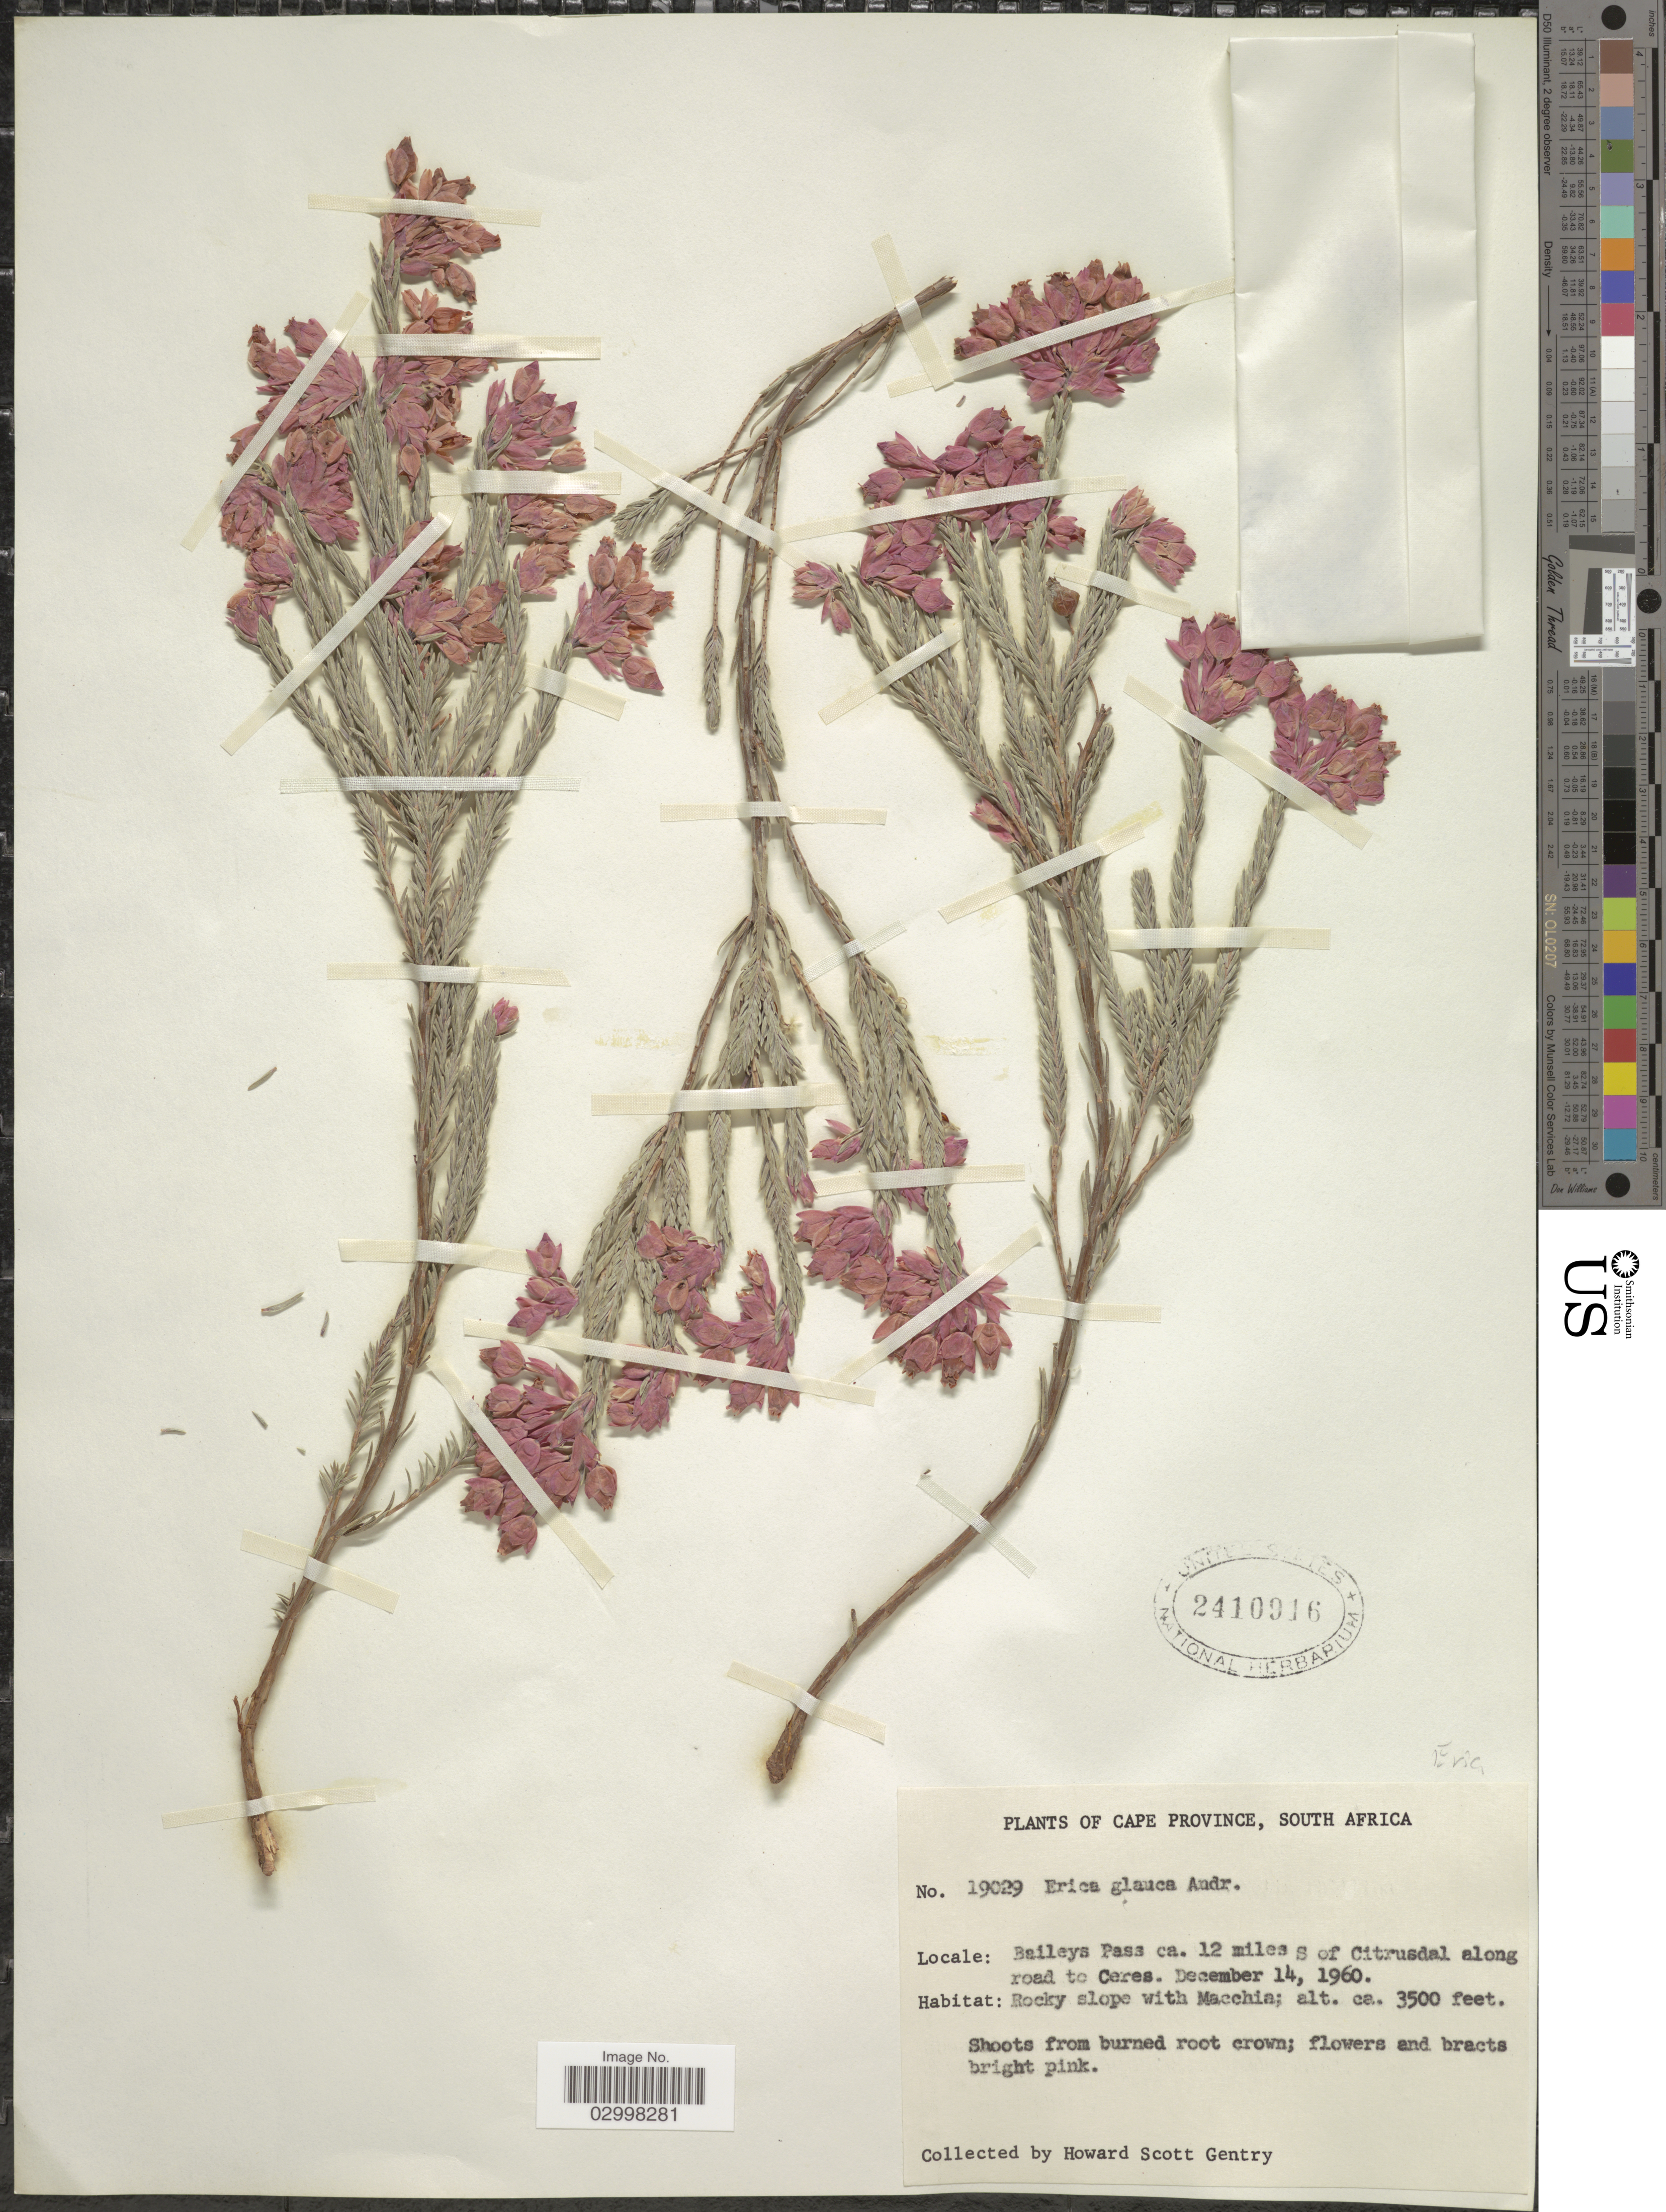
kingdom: Plantae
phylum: Tracheophyta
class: Magnoliopsida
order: Ericales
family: Ericaceae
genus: Erica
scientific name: Erica glauca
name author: Andrews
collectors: H. S. Gentry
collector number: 19029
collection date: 1960-12-14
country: South Africa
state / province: Western Cape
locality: Baileys Pass ca. 12 miles S of Citrusdal along to Ceres. Rocky slope with Macchia.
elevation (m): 1067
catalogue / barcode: US 2410916